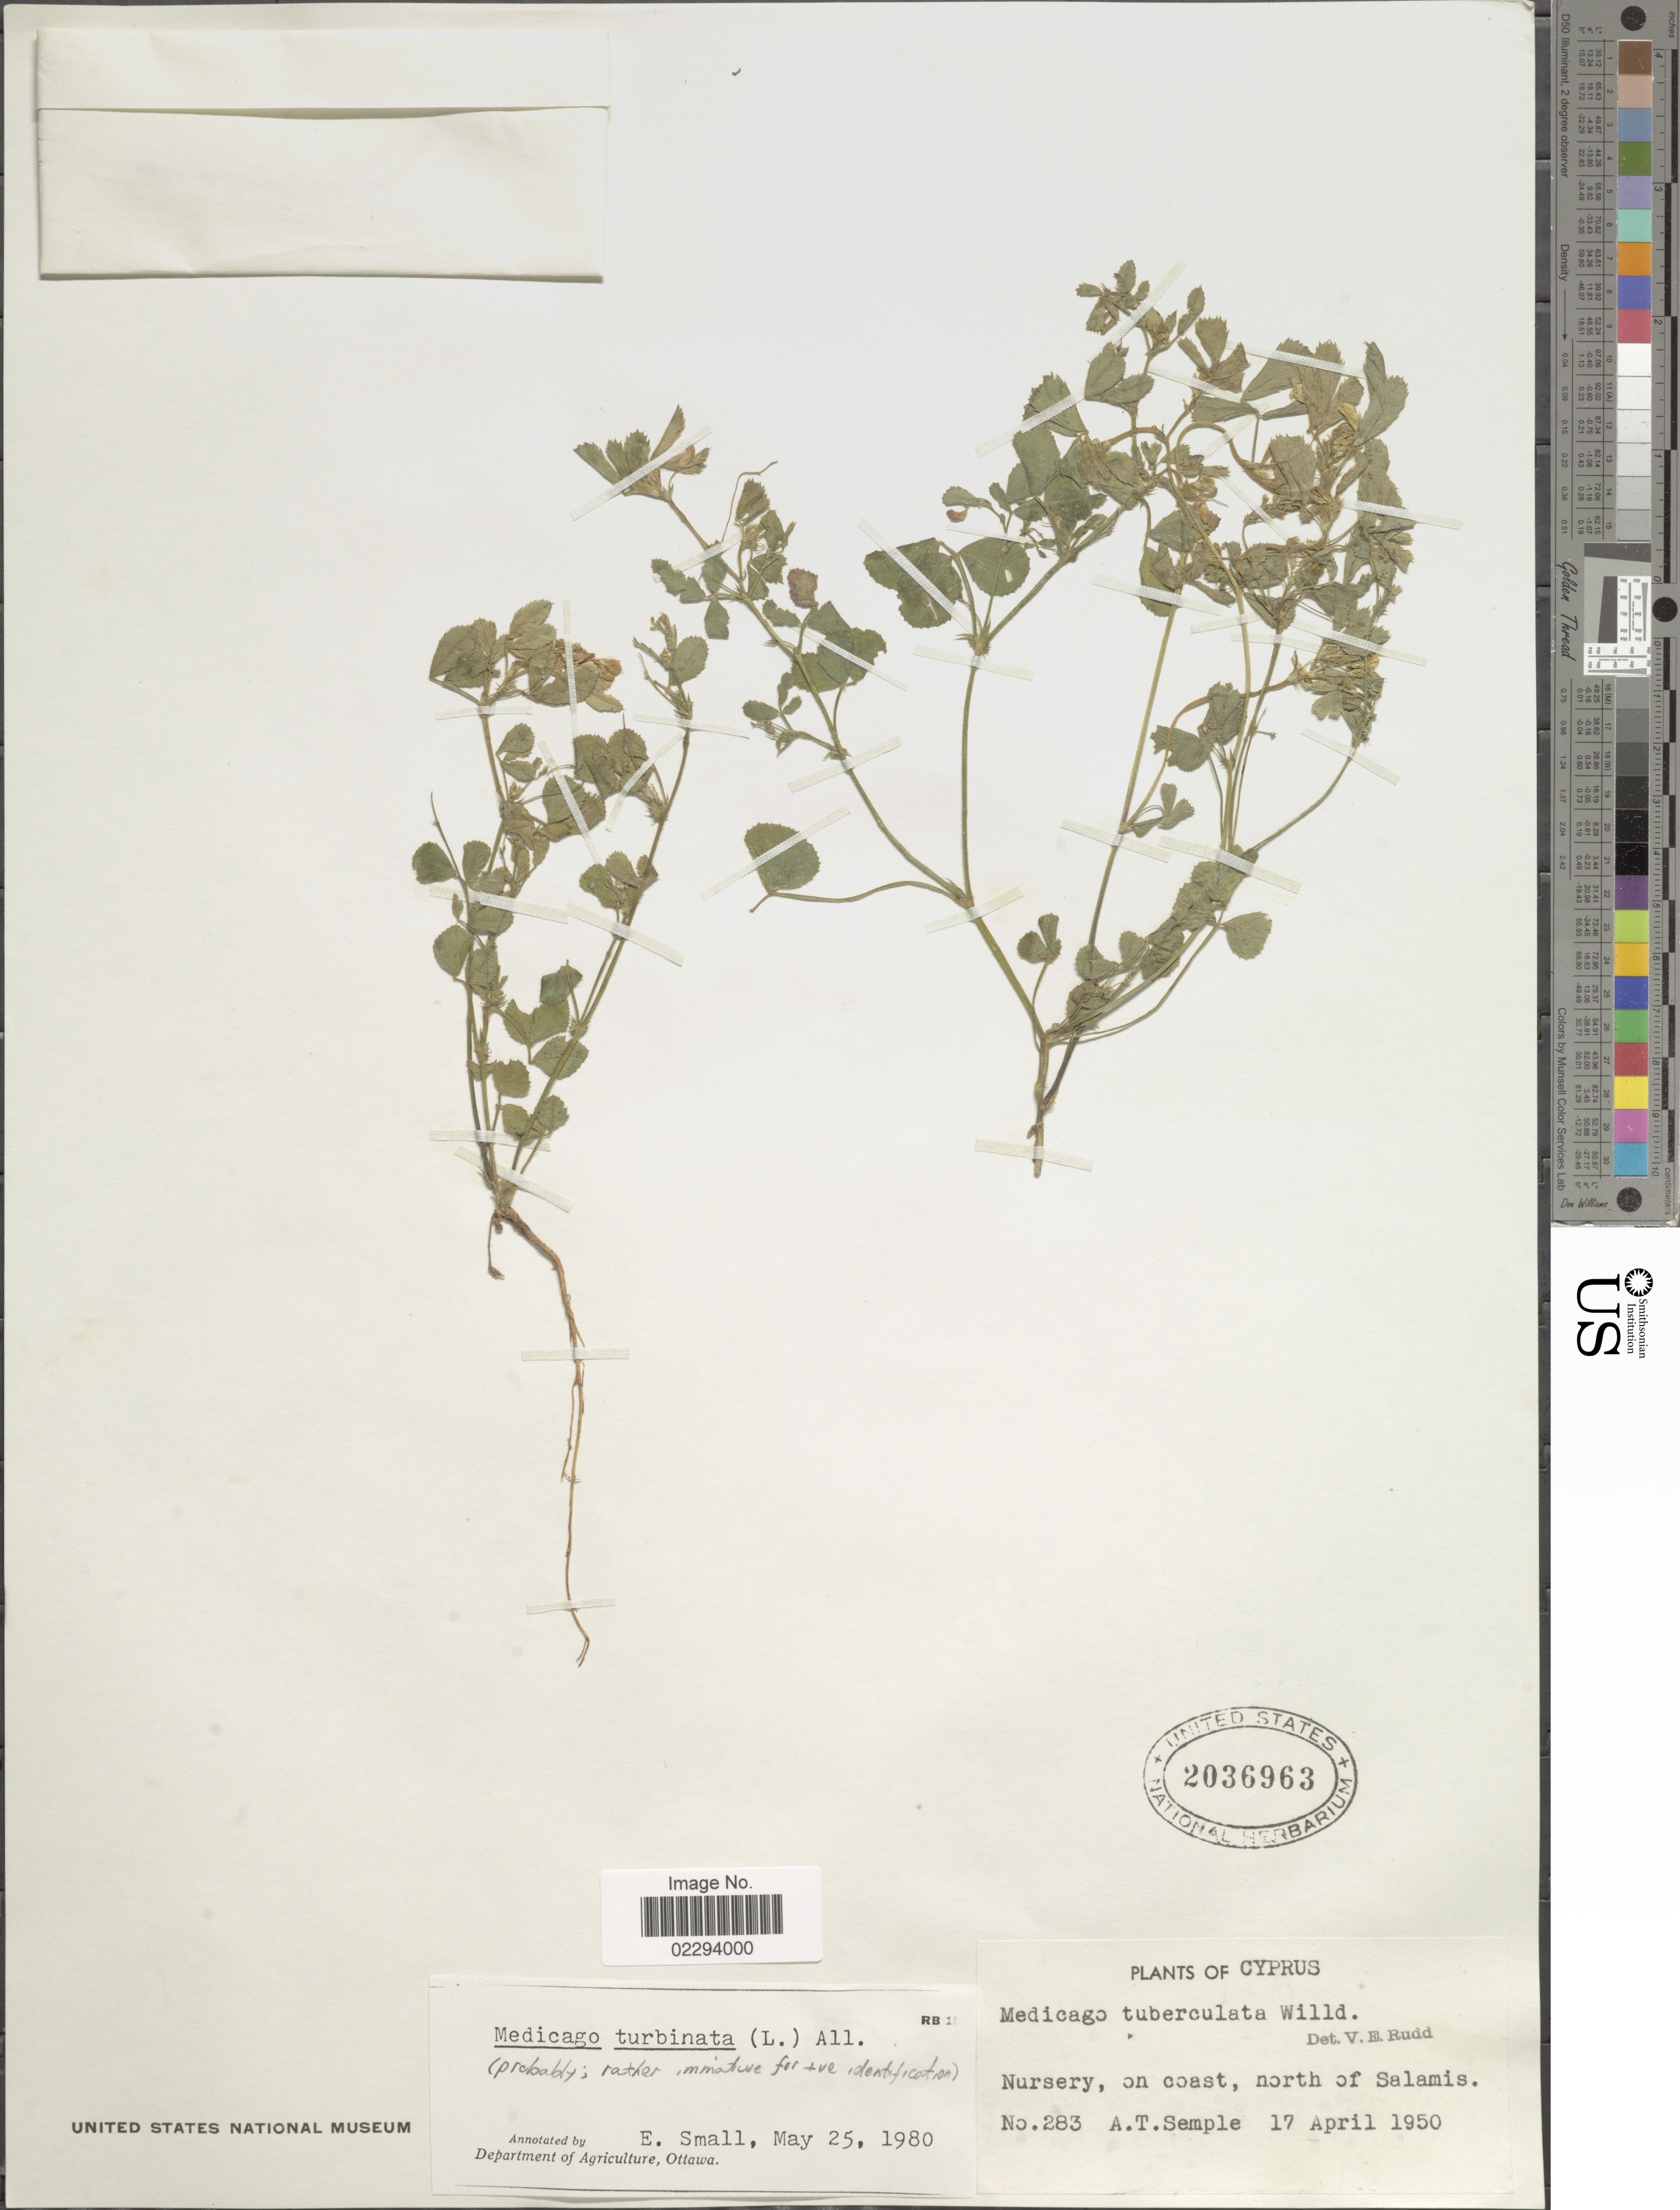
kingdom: Plantae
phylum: Tracheophyta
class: Magnoliopsida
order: Fabales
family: Fabaceae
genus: Medicago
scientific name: Medicago turbinata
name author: (L.) All.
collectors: A. Semple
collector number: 283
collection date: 1950-04-17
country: Cyprus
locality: Cyprus. Nursery, on coast, north of Salamis.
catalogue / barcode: US 2036963